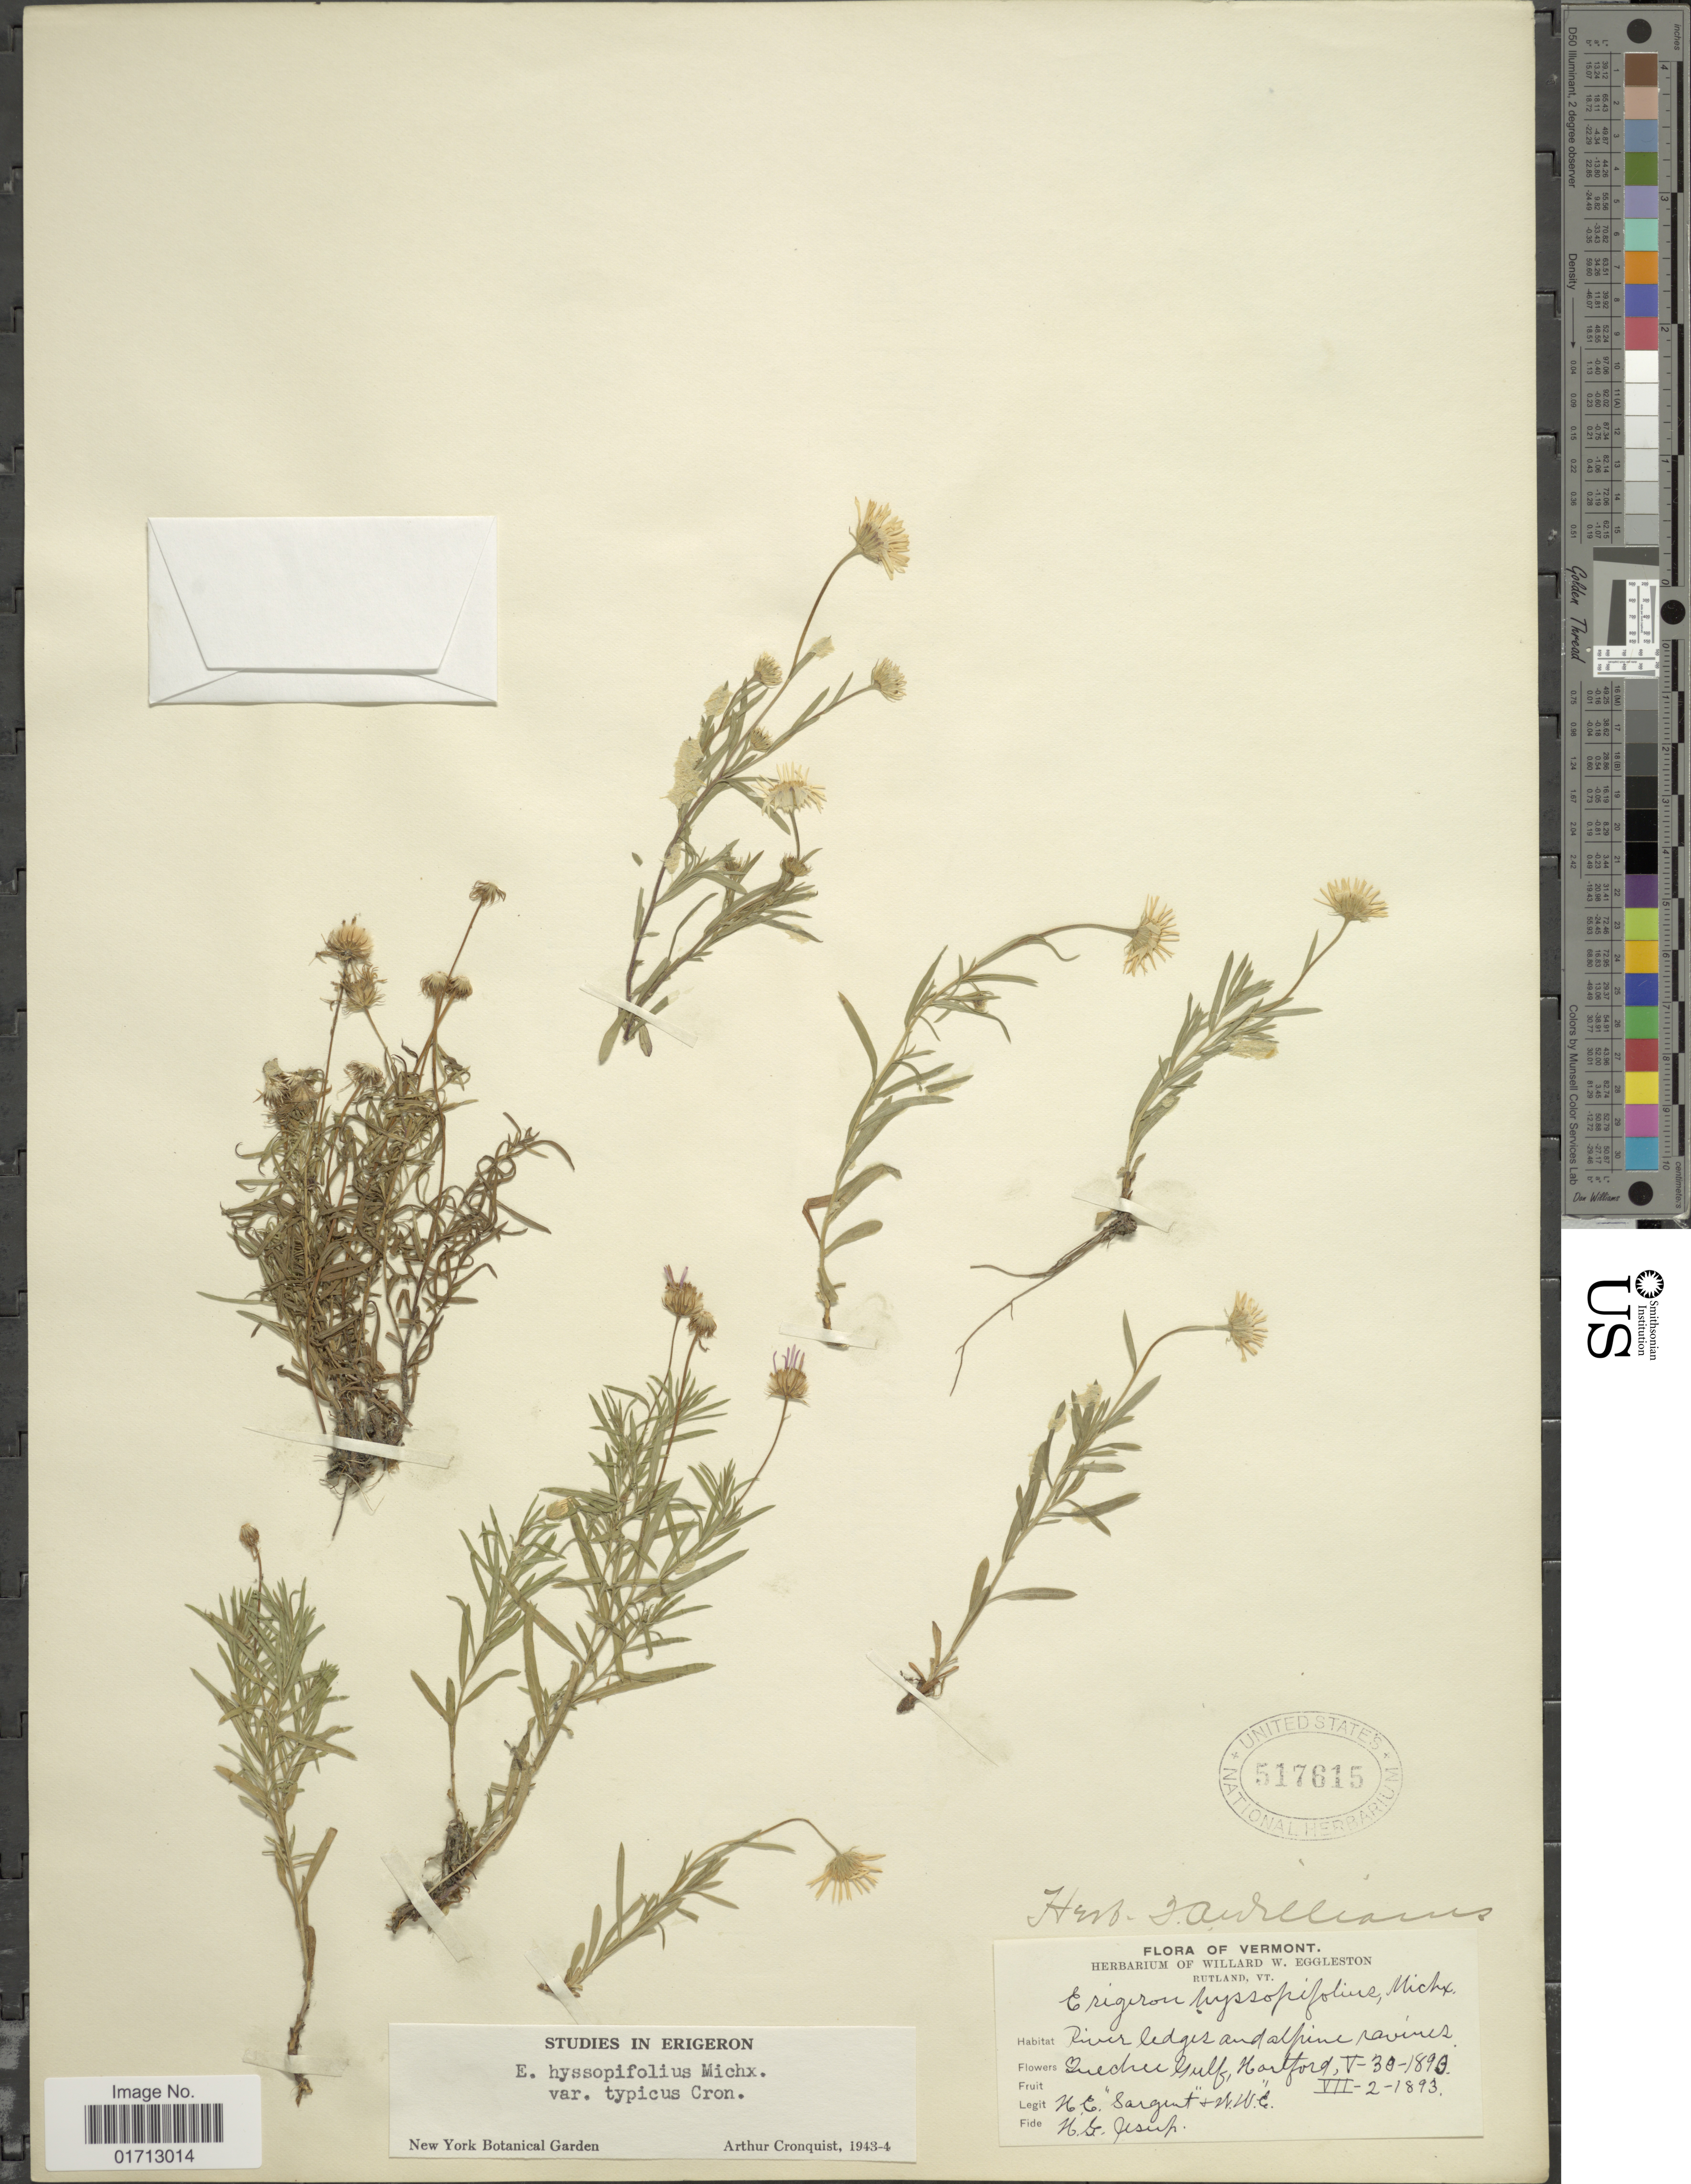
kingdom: Plantae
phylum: Tracheophyta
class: Magnoliopsida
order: Asterales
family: Asteraceae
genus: Erigeron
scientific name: Erigeron hyssopifolius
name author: Michx.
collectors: H. Sargent & W. W. Eggleston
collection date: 1893-07-02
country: United States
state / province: Vermont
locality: Rutland, river eldges and alpine ravines.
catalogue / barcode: US 517615